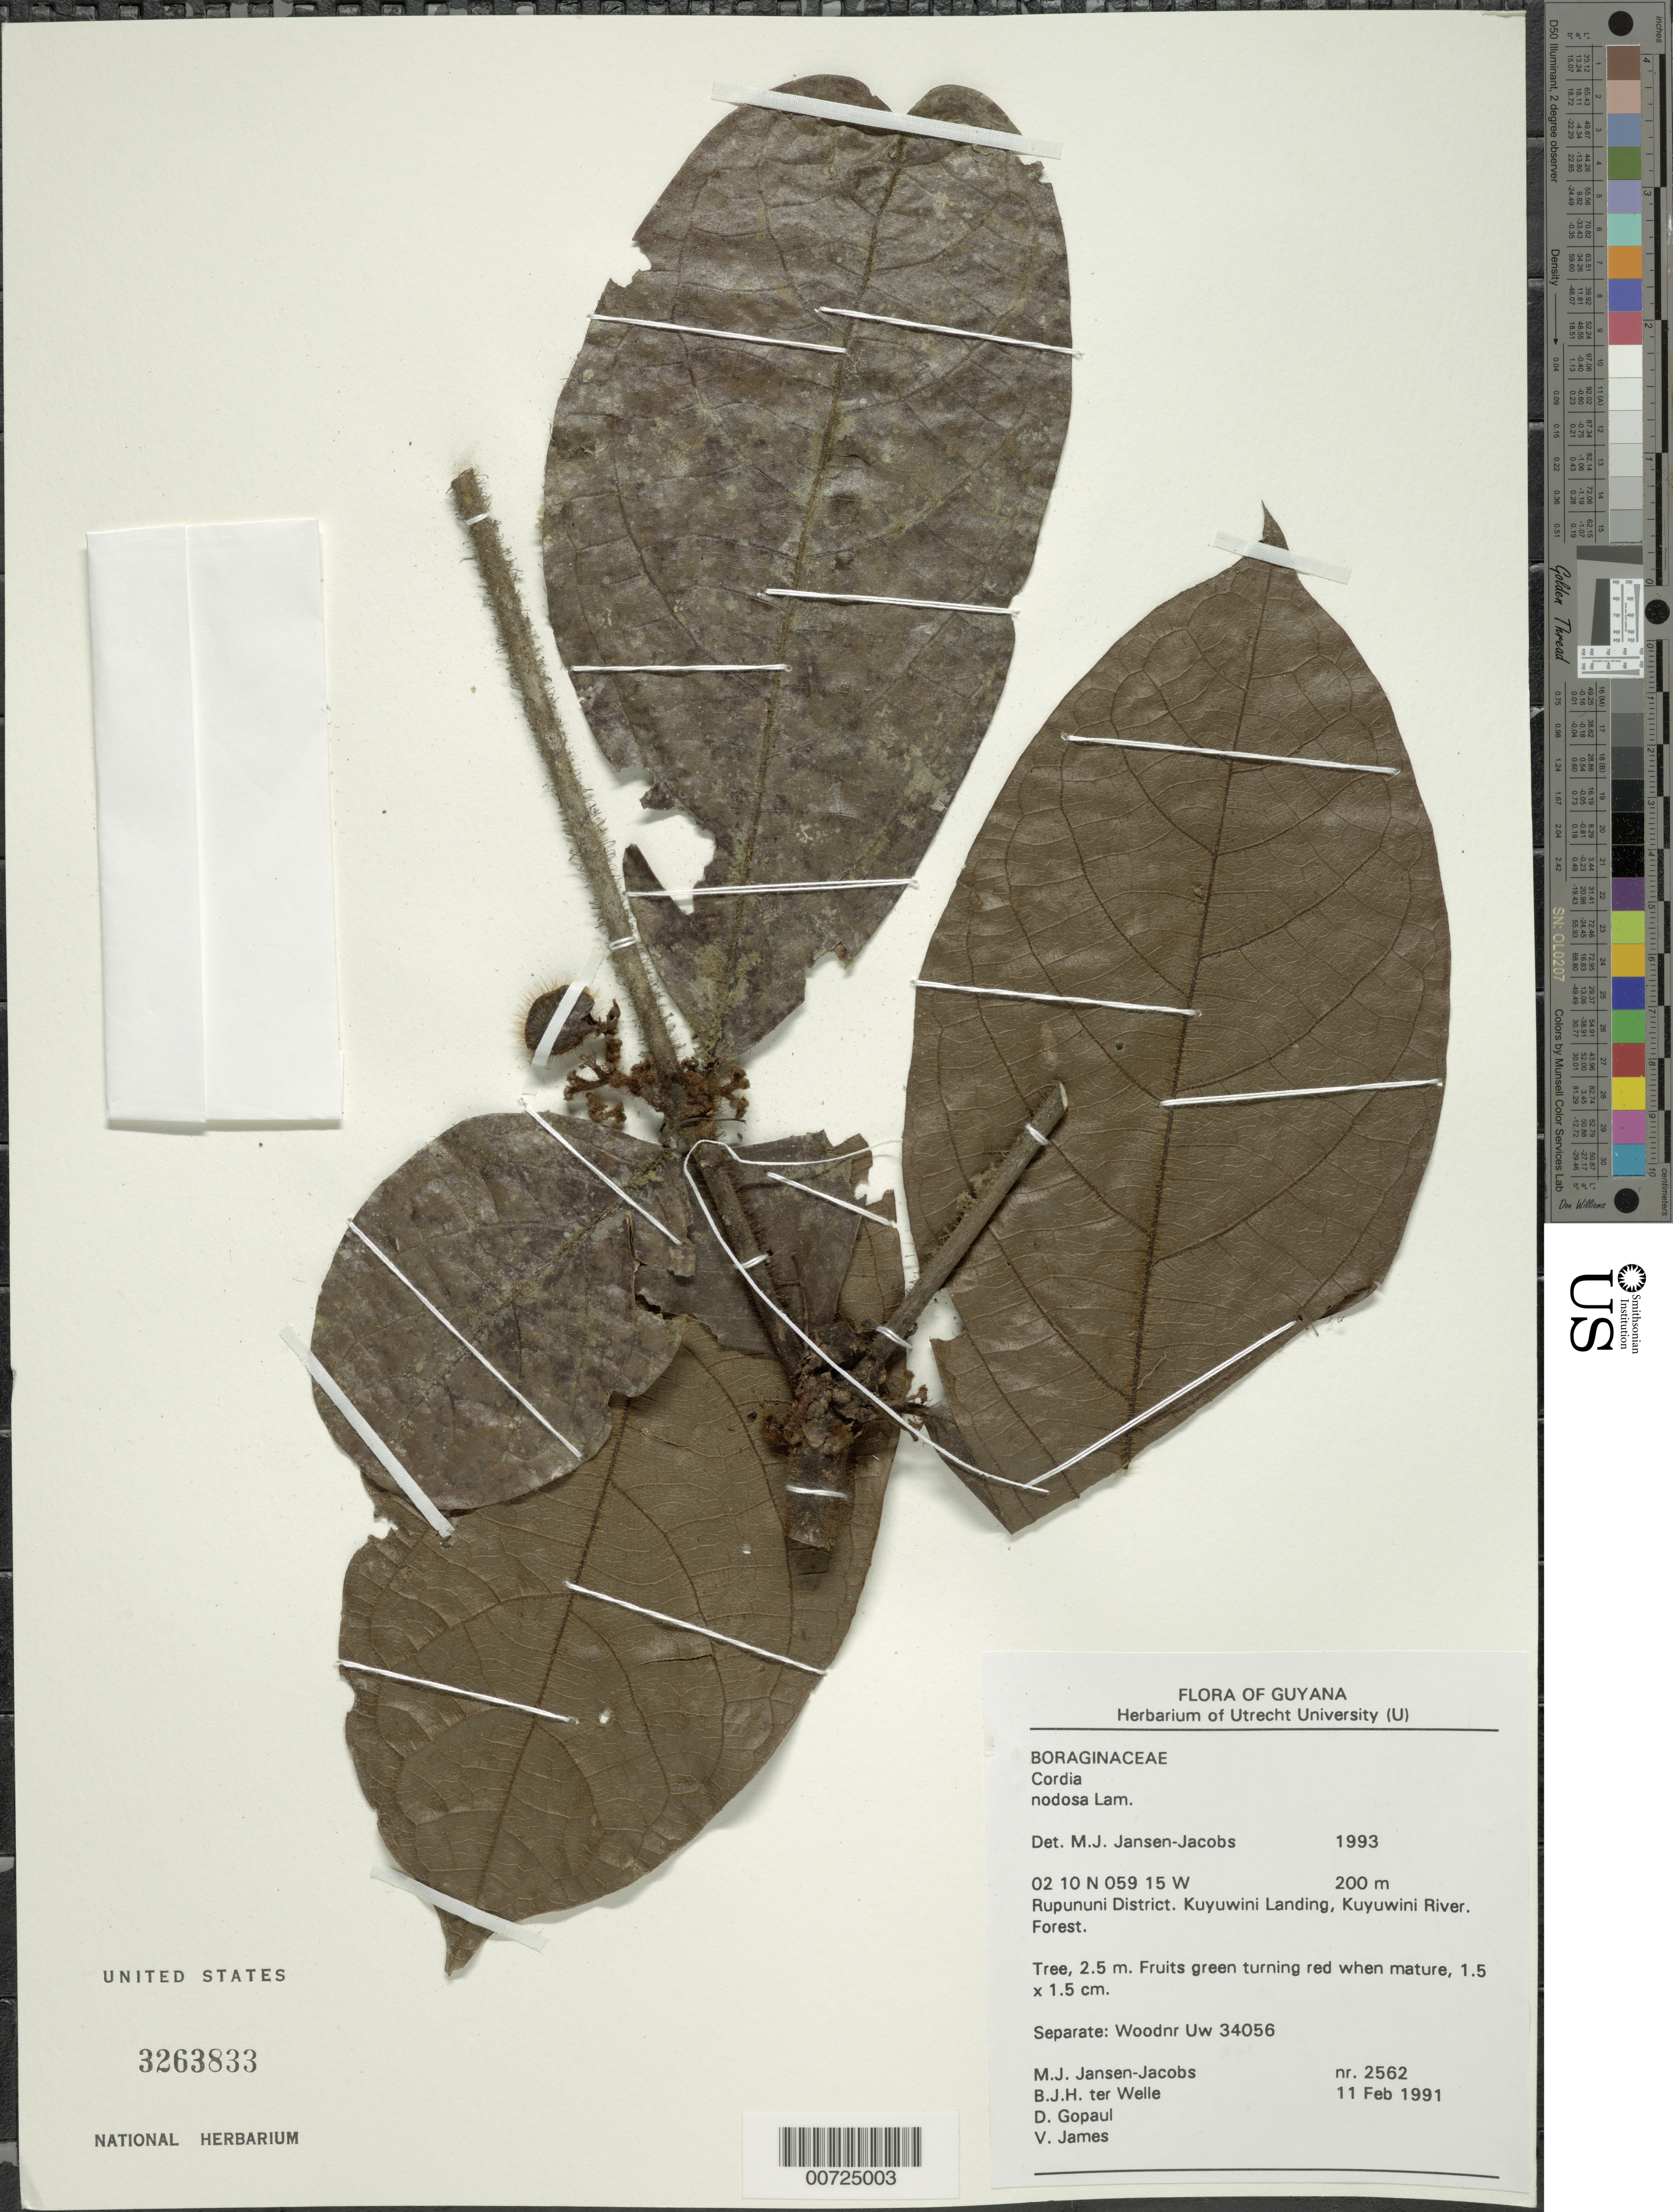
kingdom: Plantae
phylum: Tracheophyta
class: Magnoliopsida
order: Boraginales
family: Cordiaceae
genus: Cordia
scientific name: Cordia nodosa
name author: Lam.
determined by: Jansen-Jacobs, M. J., (U), Nationaal Herbarium Nederland, Utrecht University branch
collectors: M. J. Jansen-Jacobs, B. Welle, D. Gopaul & V. James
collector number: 2562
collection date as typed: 11-Feb-91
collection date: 1991-02-11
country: Guyana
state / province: U. Takutu-U. Essequibo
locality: Kuyuwini Landing, Kuyuwini River, Rupununi District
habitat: Forest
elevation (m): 200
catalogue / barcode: US 3263833